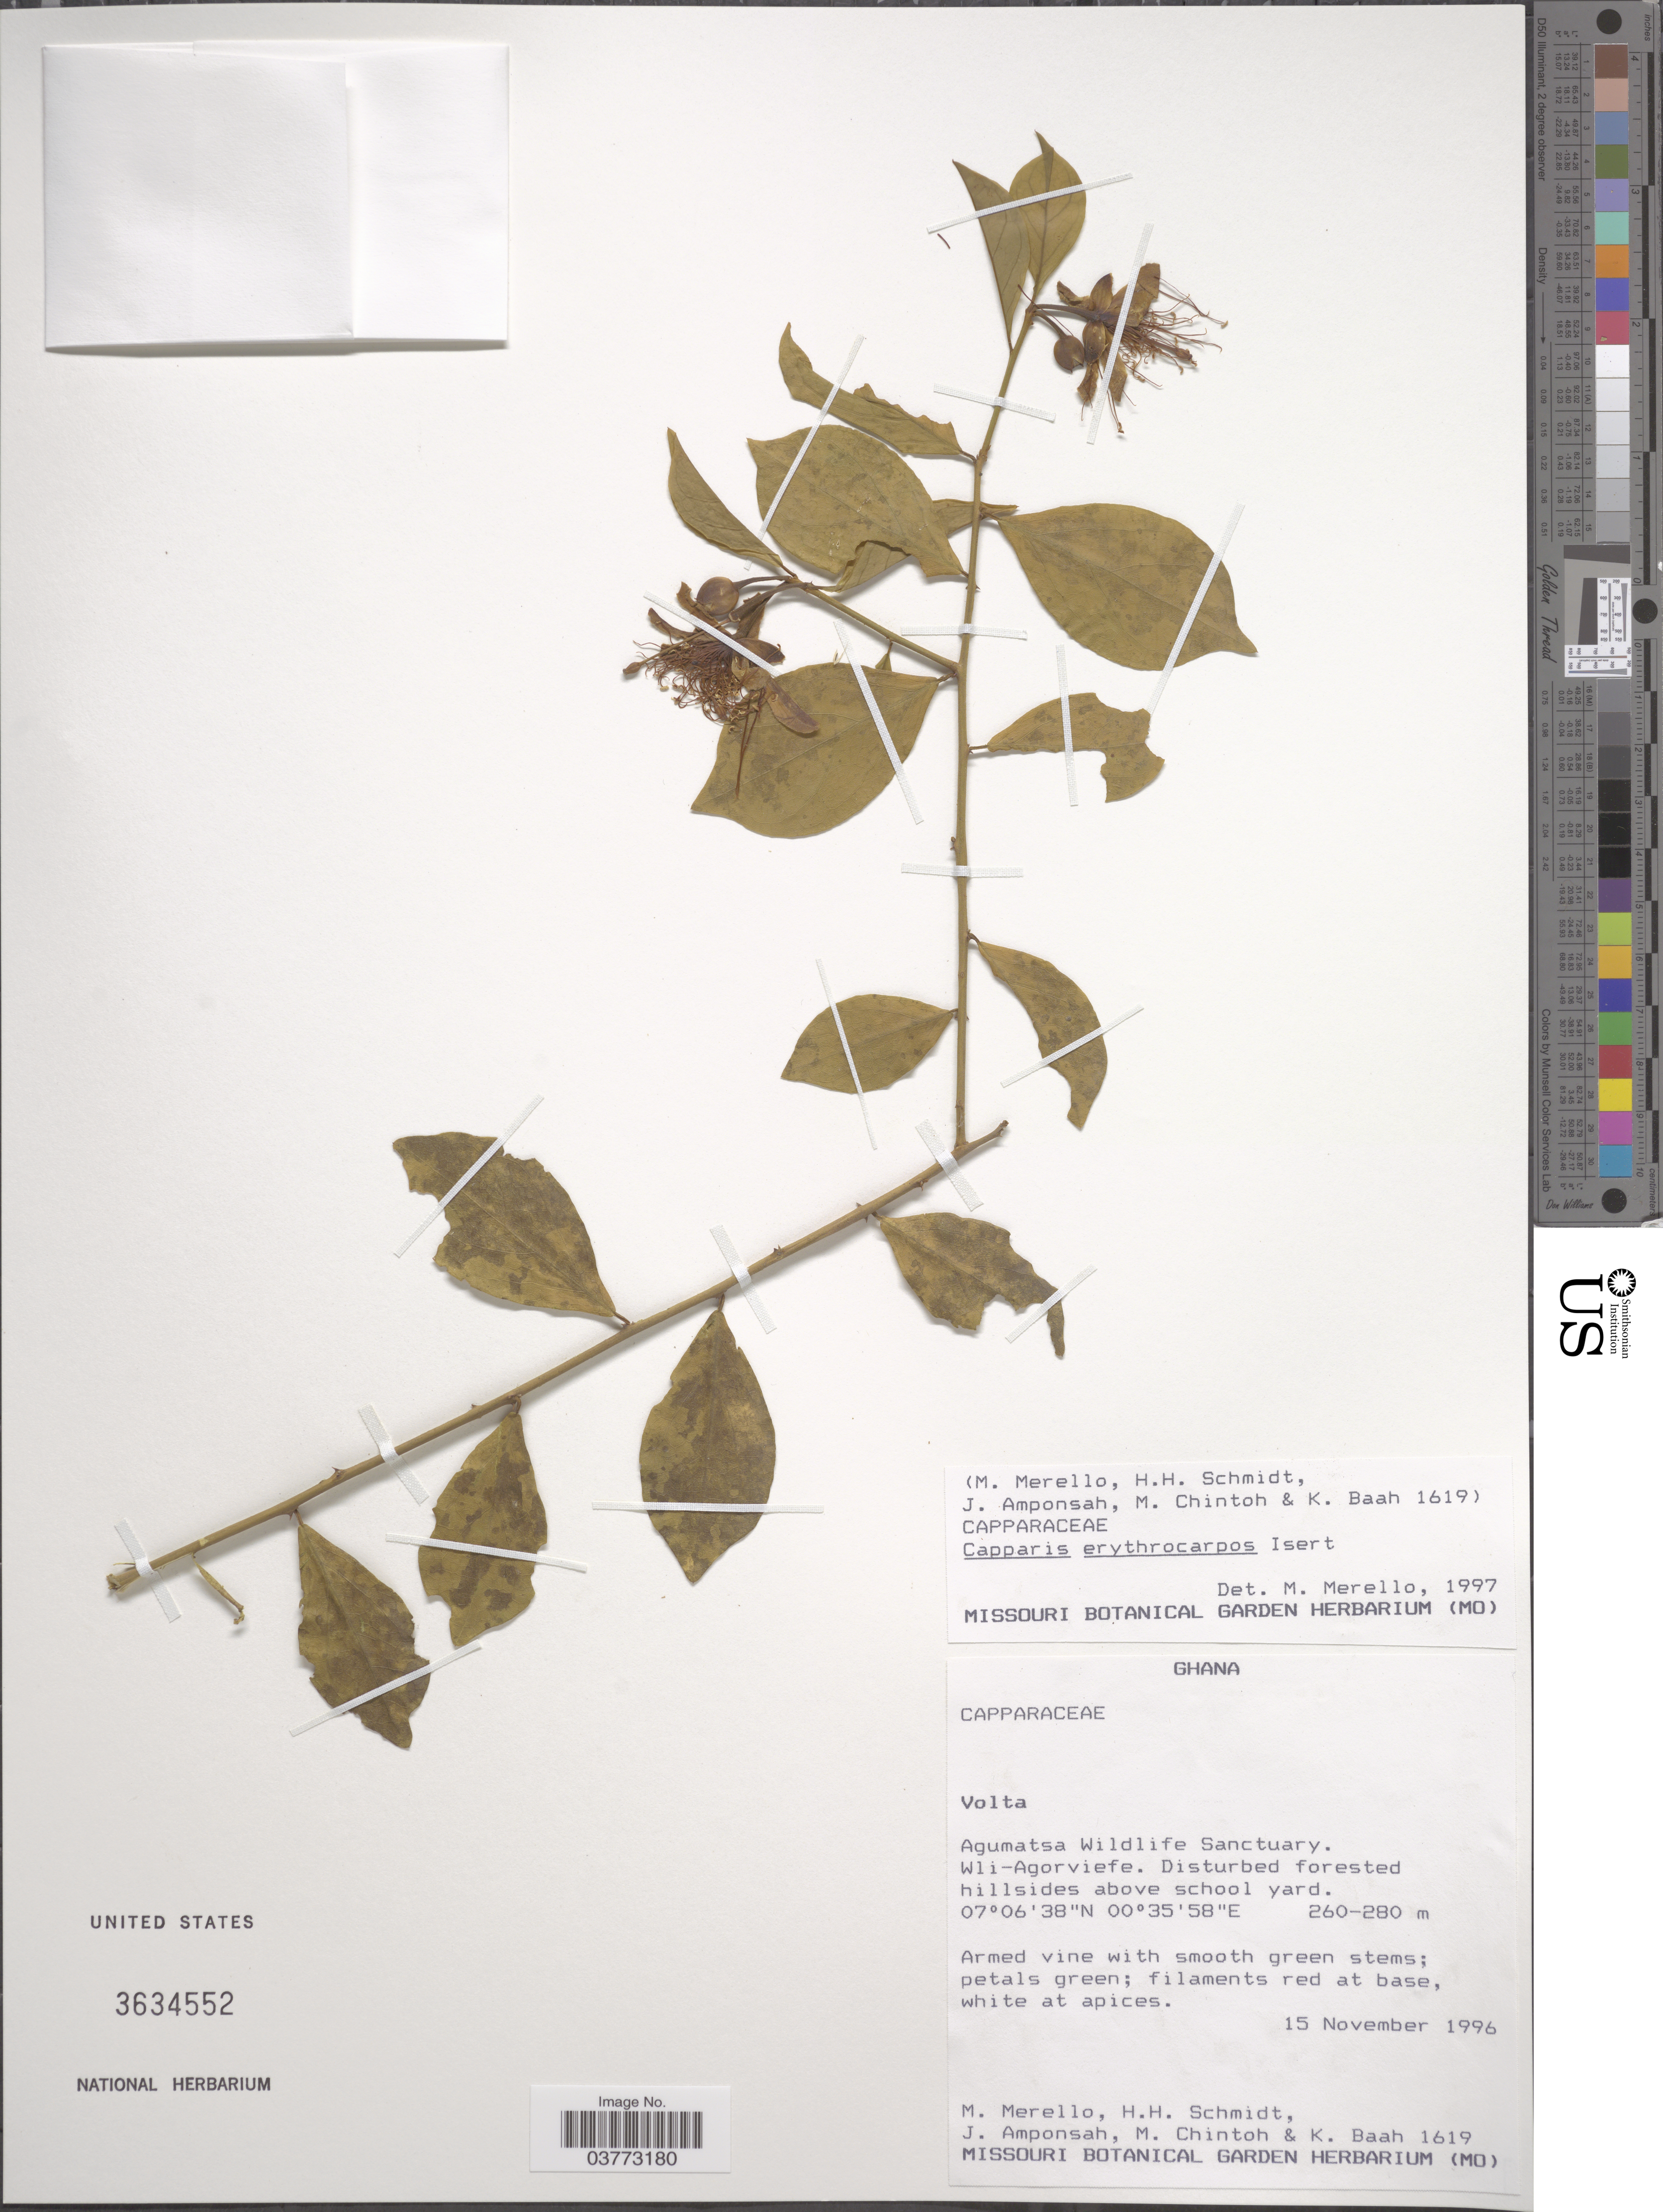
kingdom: Plantae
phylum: Tracheophyta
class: Magnoliopsida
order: Brassicales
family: Capparaceae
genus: Capparis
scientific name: Capparis erythrocarpos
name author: Isert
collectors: M. Merello, H. H. Schmidt, J. Amponsah, M. Chintoh & K. Baah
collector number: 1619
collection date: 1996-11-15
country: Ghana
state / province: Volta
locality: Agumatsa Wildlife Sanctuary. Wli-Agorviefe.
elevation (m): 260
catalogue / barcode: US 3634552